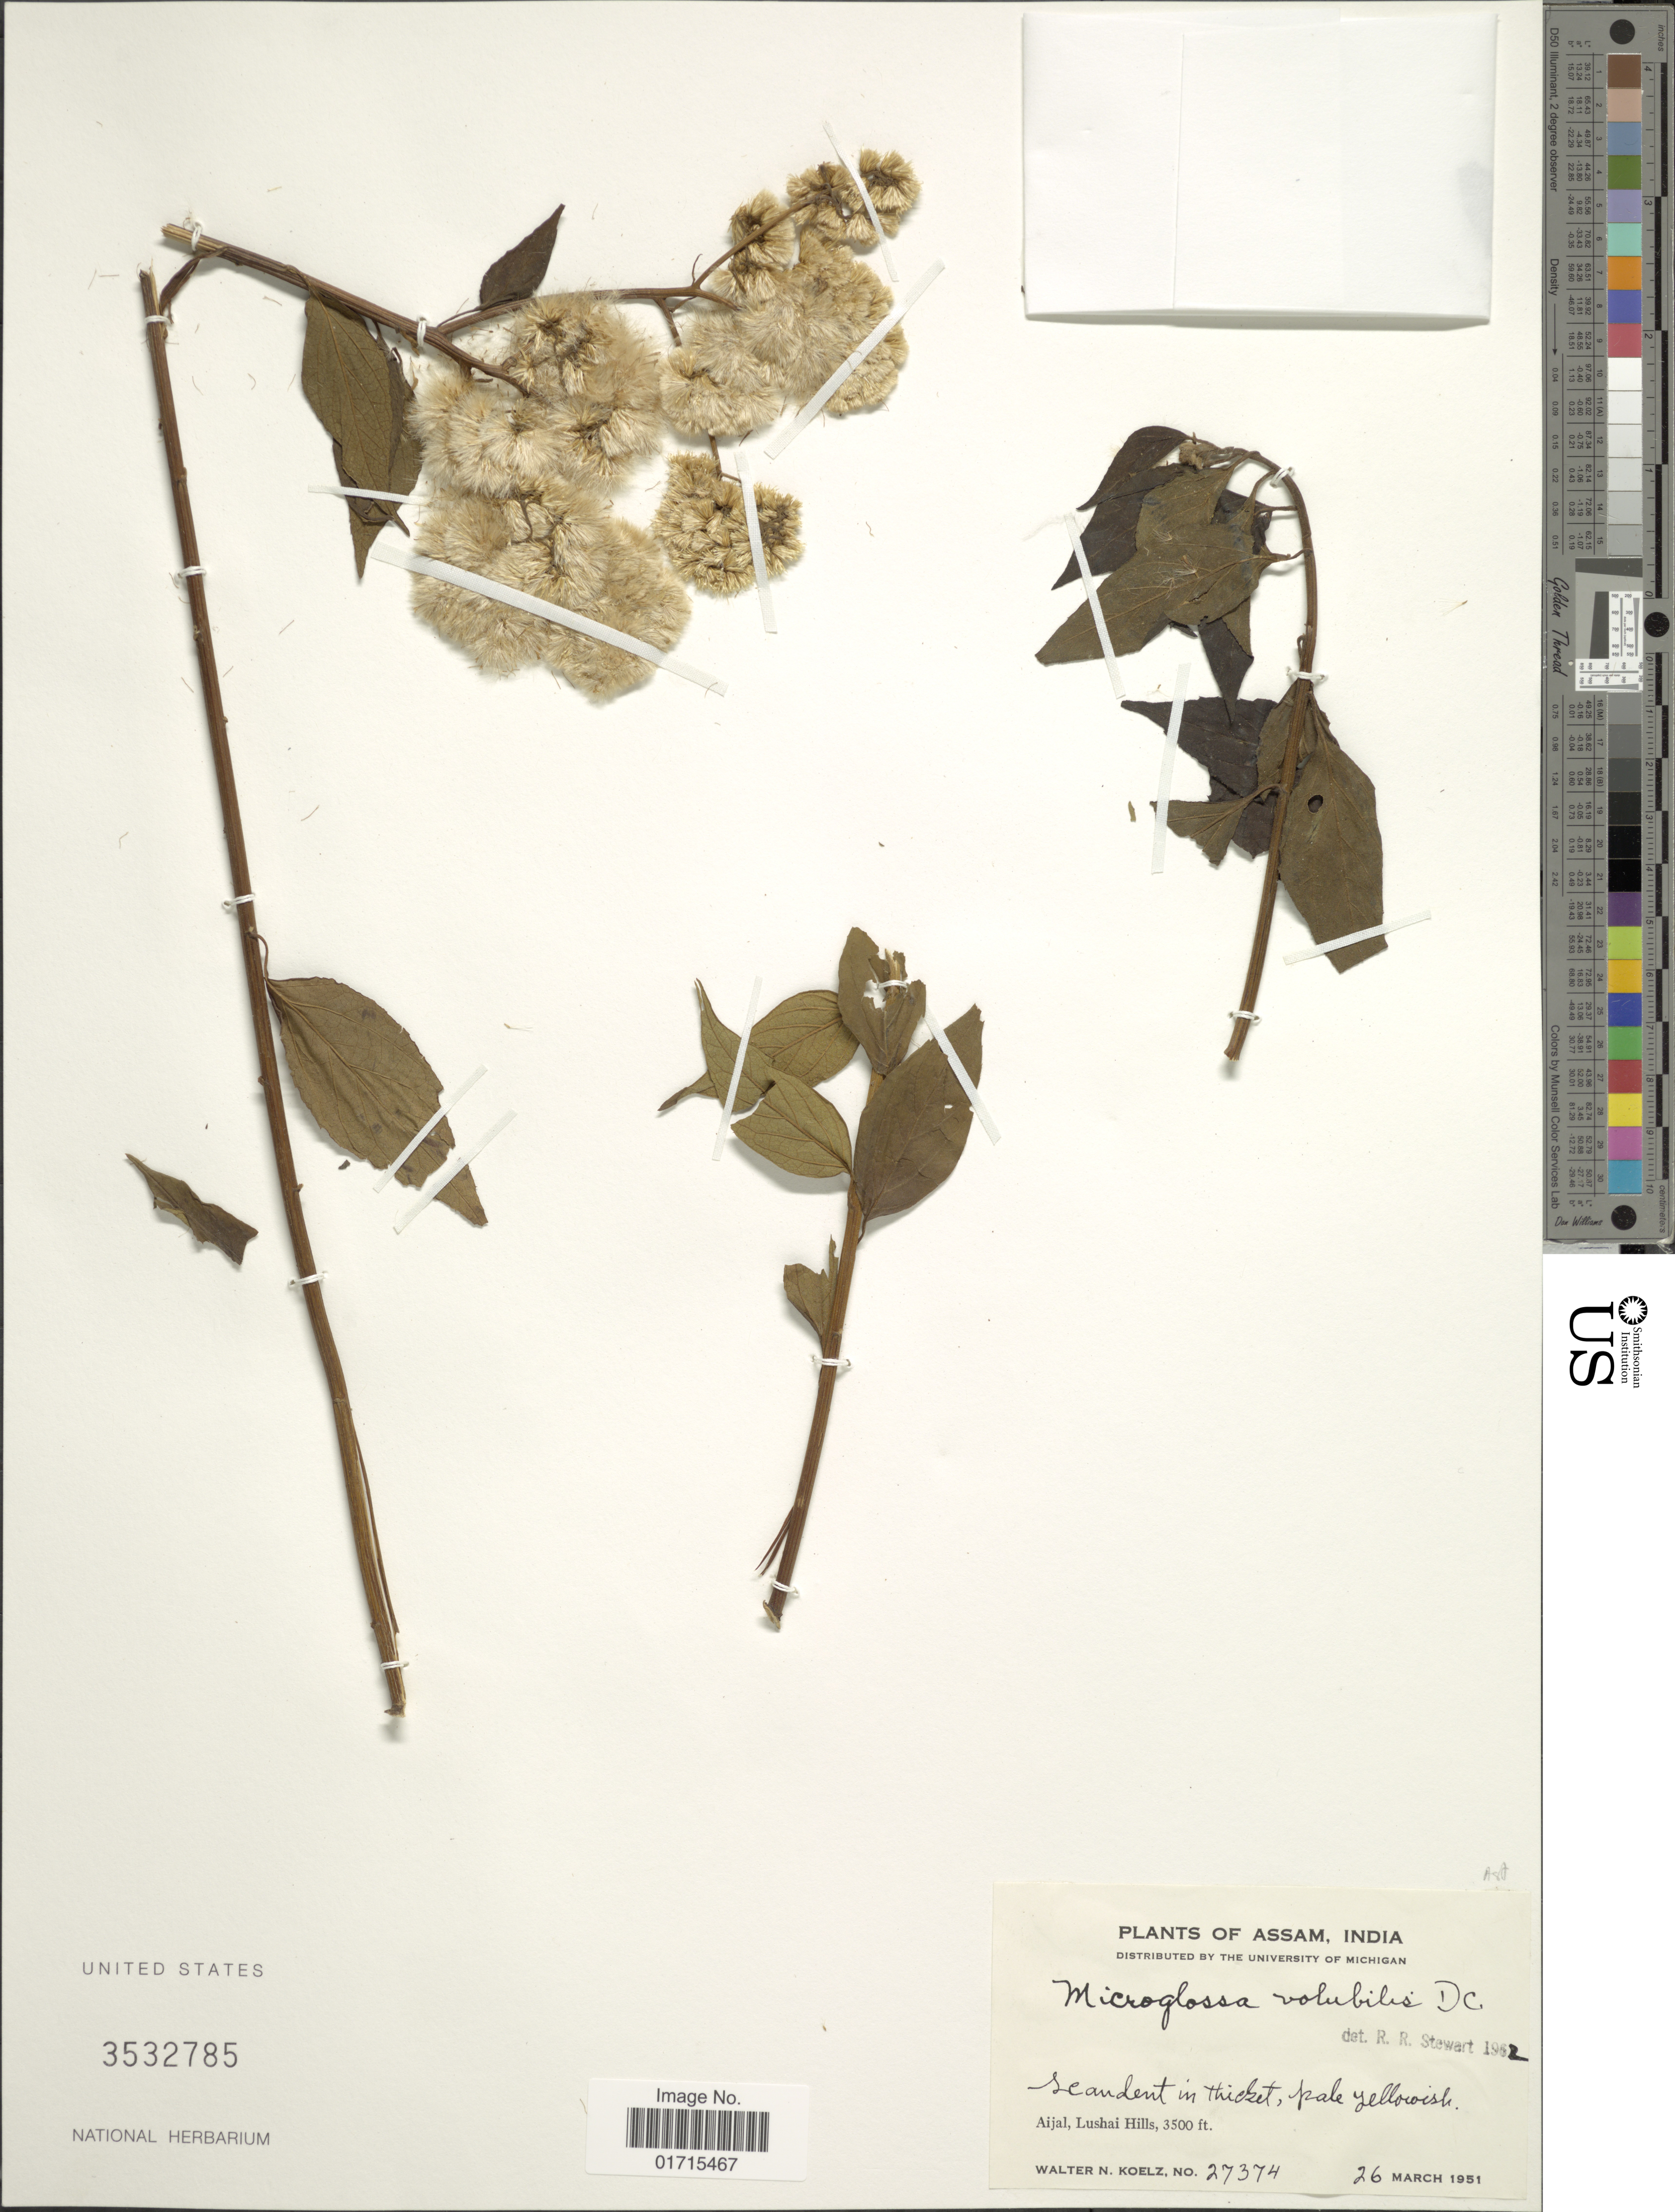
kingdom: Plantae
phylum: Tracheophyta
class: Magnoliopsida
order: Asterales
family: Asteraceae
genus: Microglossa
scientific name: Microglossa volubilis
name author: DC.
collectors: W. N. Koelz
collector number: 27374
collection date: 1951-03-26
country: India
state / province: Assam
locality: Sonapahar, Aijal, Lushai Hills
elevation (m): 1067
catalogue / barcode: US 3532785